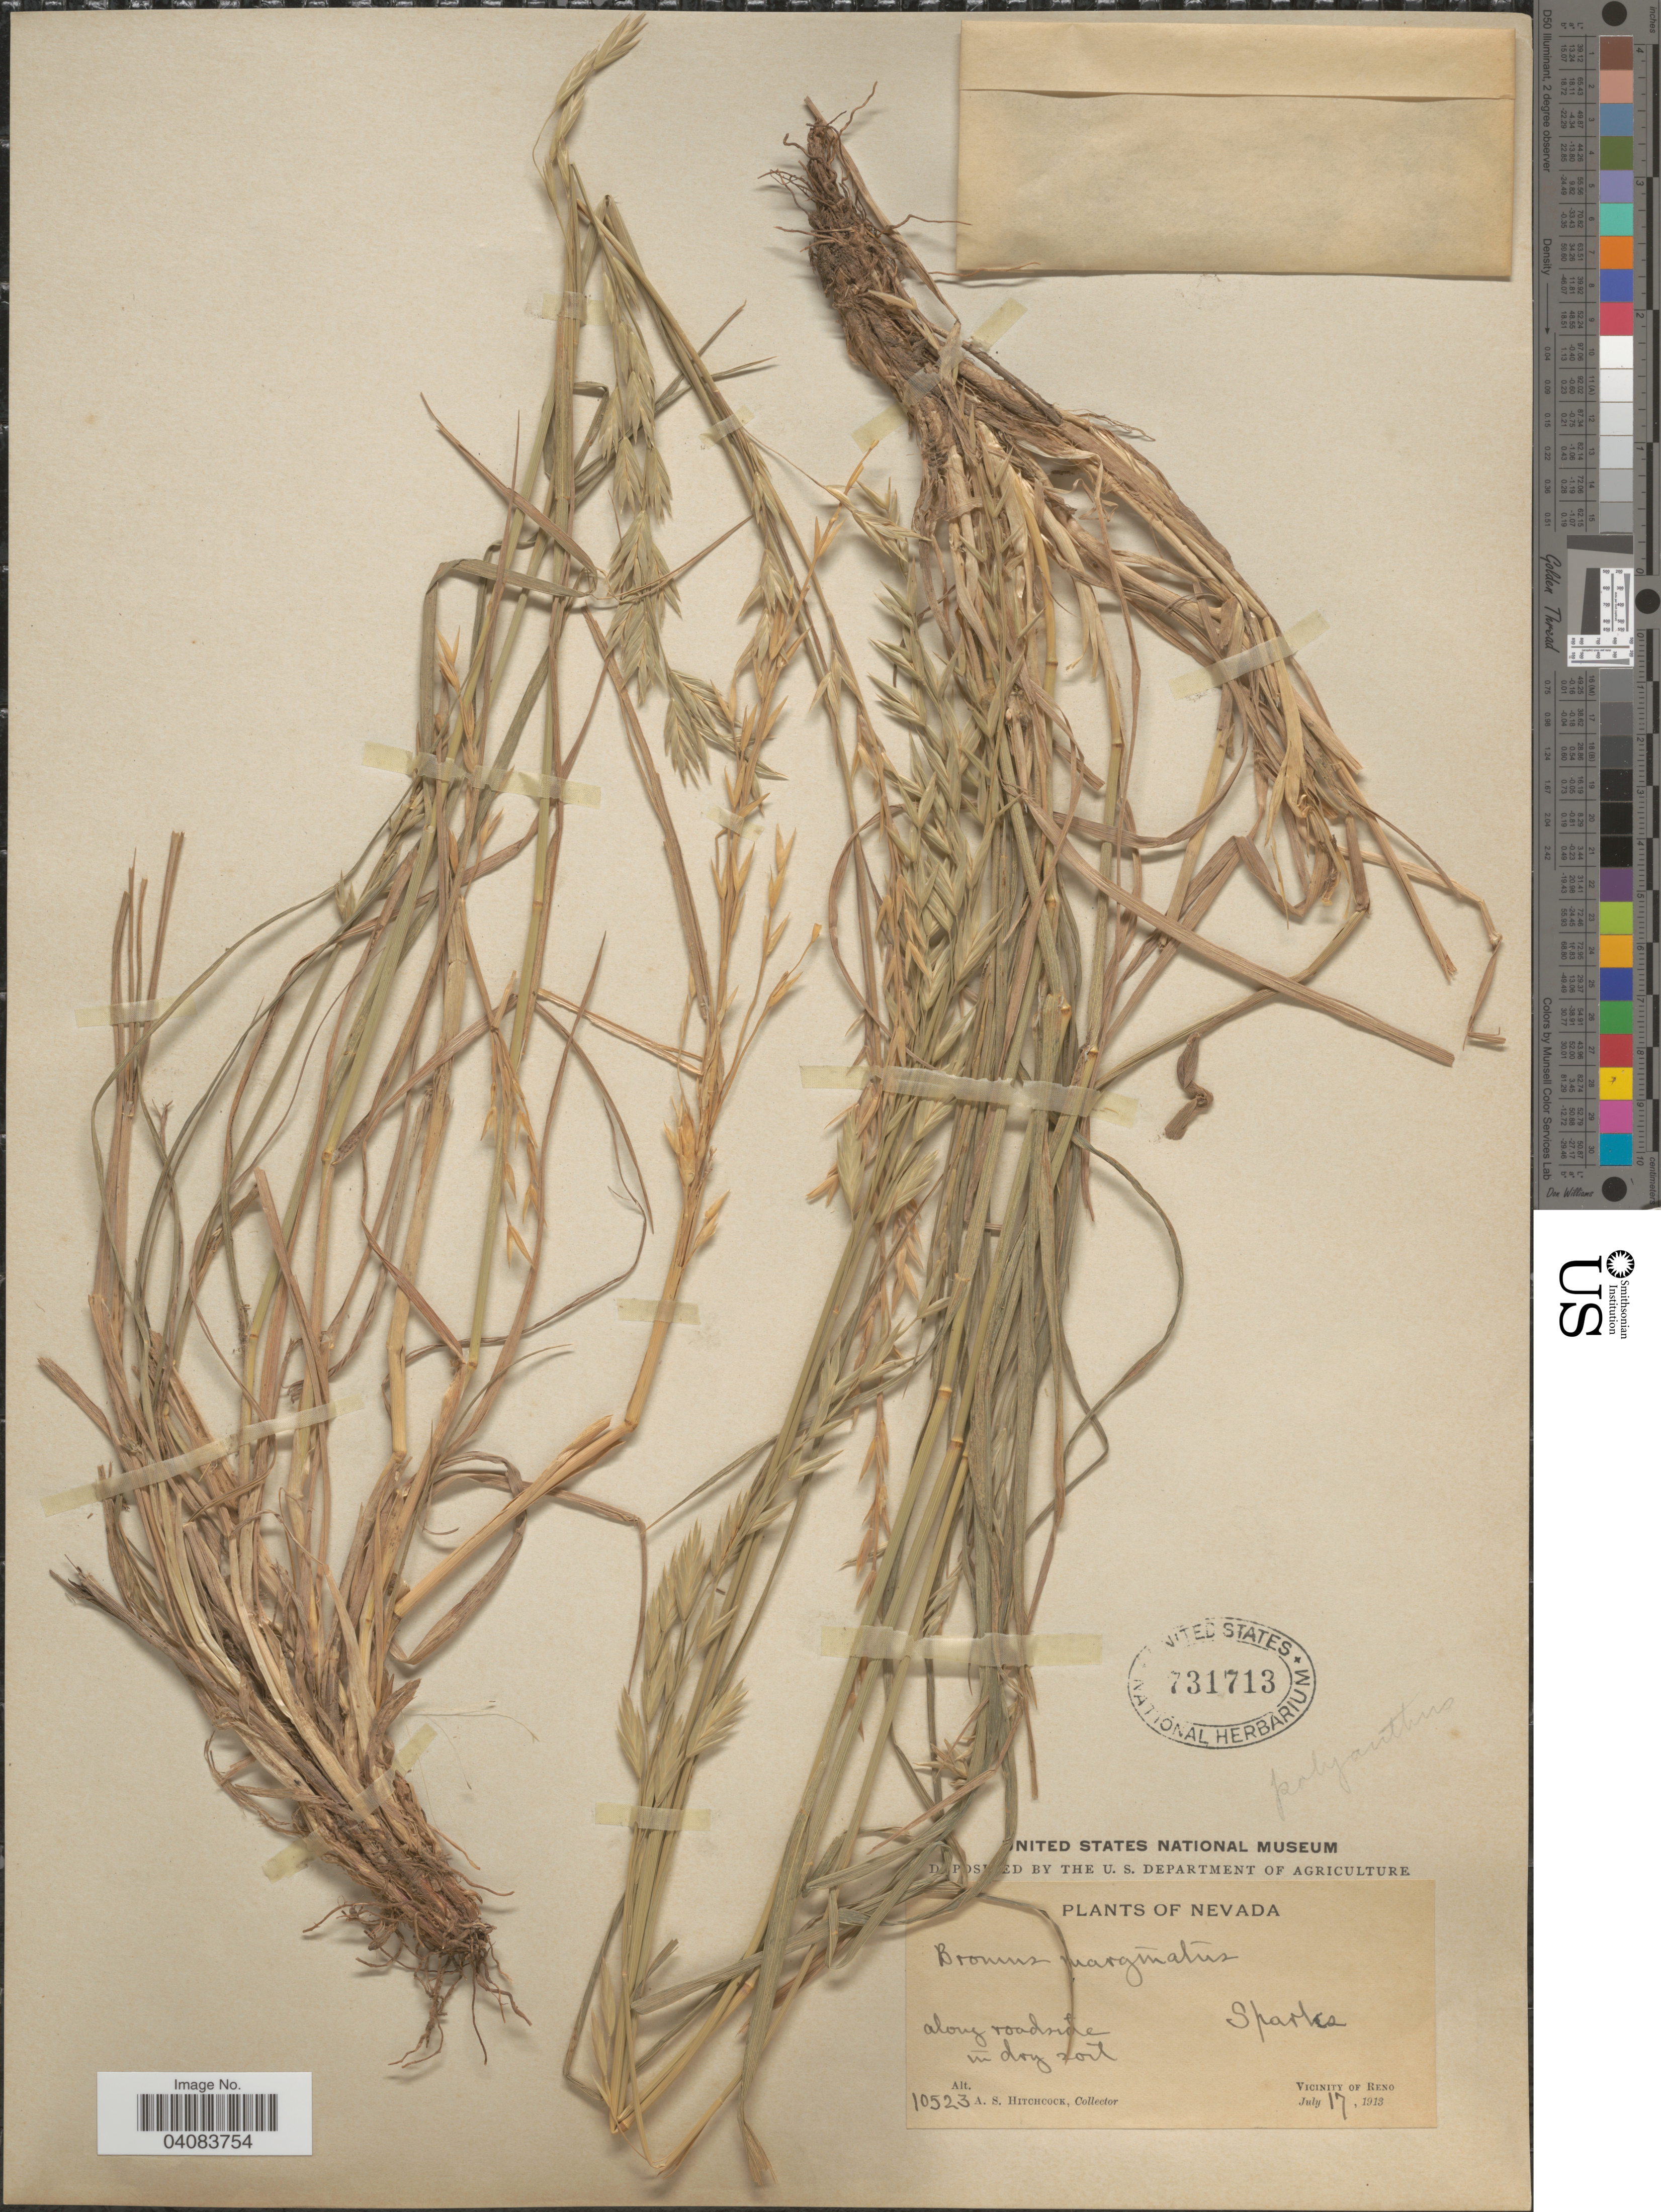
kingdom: Plantae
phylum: Tracheophyta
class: Liliopsida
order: Poales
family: Poaceae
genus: Bromus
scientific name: Bromus polyanthus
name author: Scribn. ex Shear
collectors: A. S. Hitchcock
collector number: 10523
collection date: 1913-07-17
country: United States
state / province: Nevada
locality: Sparks. Along roadside in dry soil. Vicinity of Reno.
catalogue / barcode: US 731713